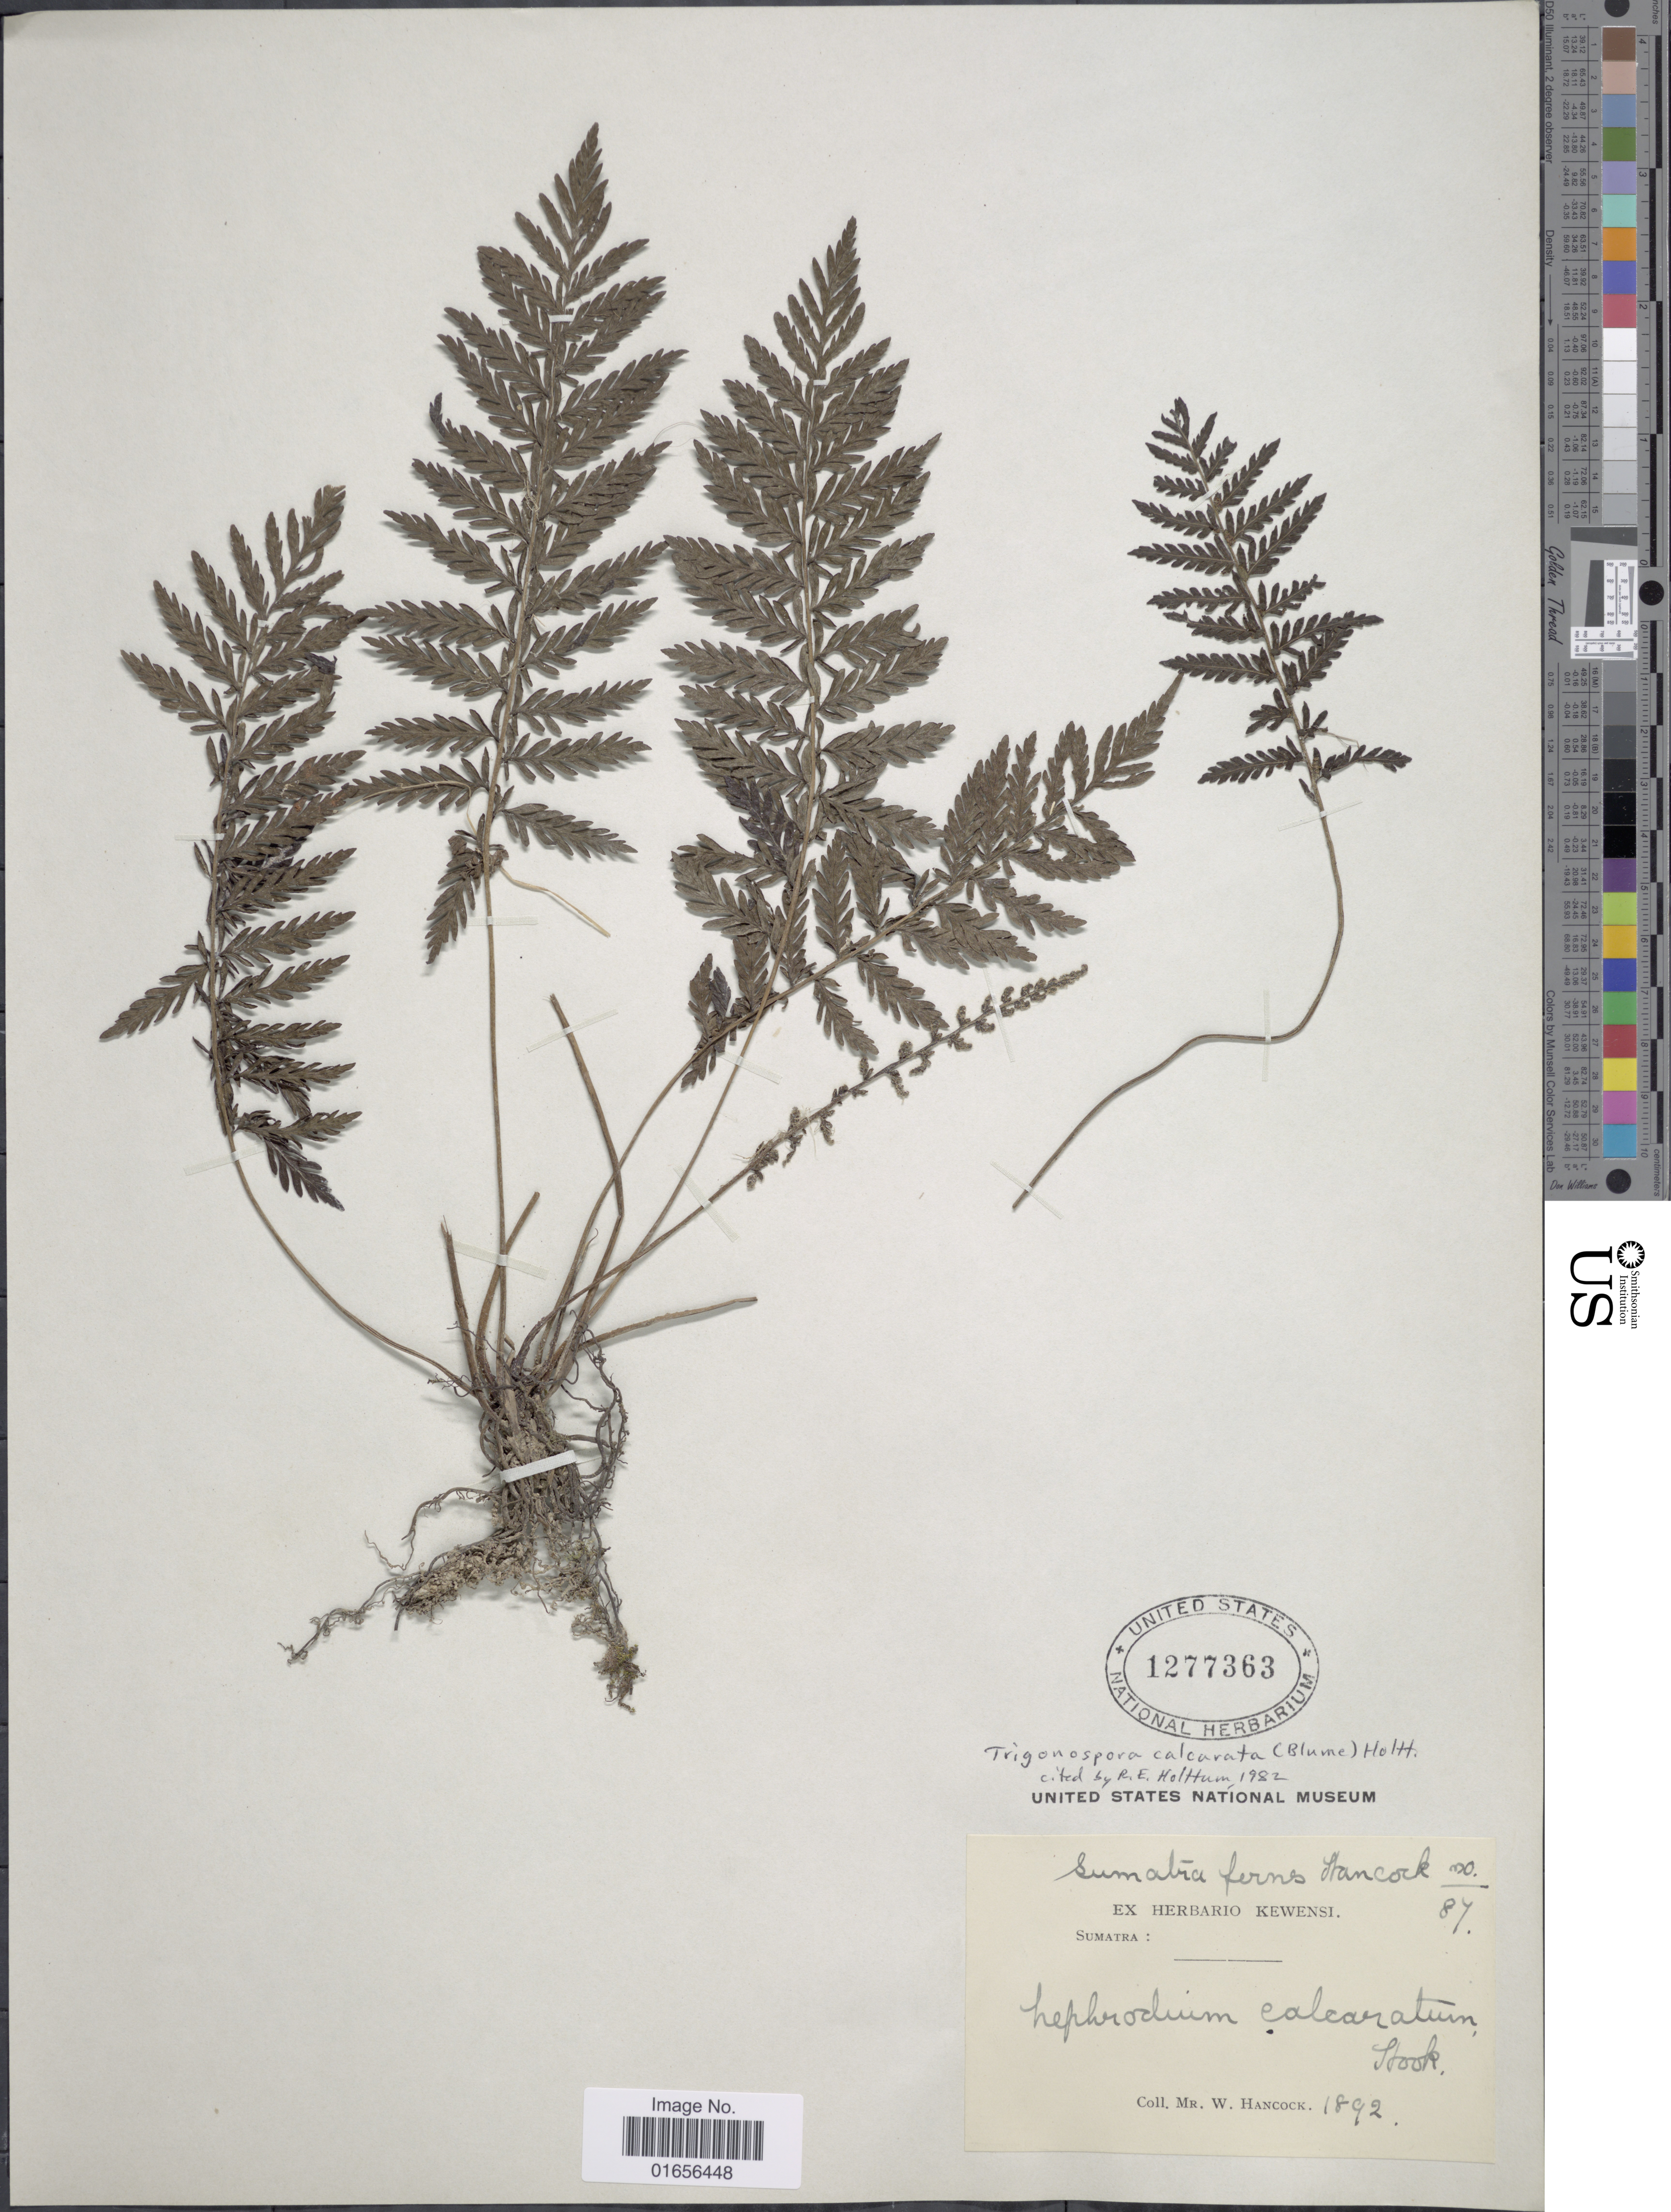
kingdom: Plantae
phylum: Tracheophyta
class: Polypodiopsida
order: Polypodiales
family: Thelypteridaceae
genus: Trigonospora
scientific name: Trigonospora calcarata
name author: (Blume) Holttum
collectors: W. Hancock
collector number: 87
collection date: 1892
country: Indonesia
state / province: Sumatra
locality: Sumatra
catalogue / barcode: US 1277363